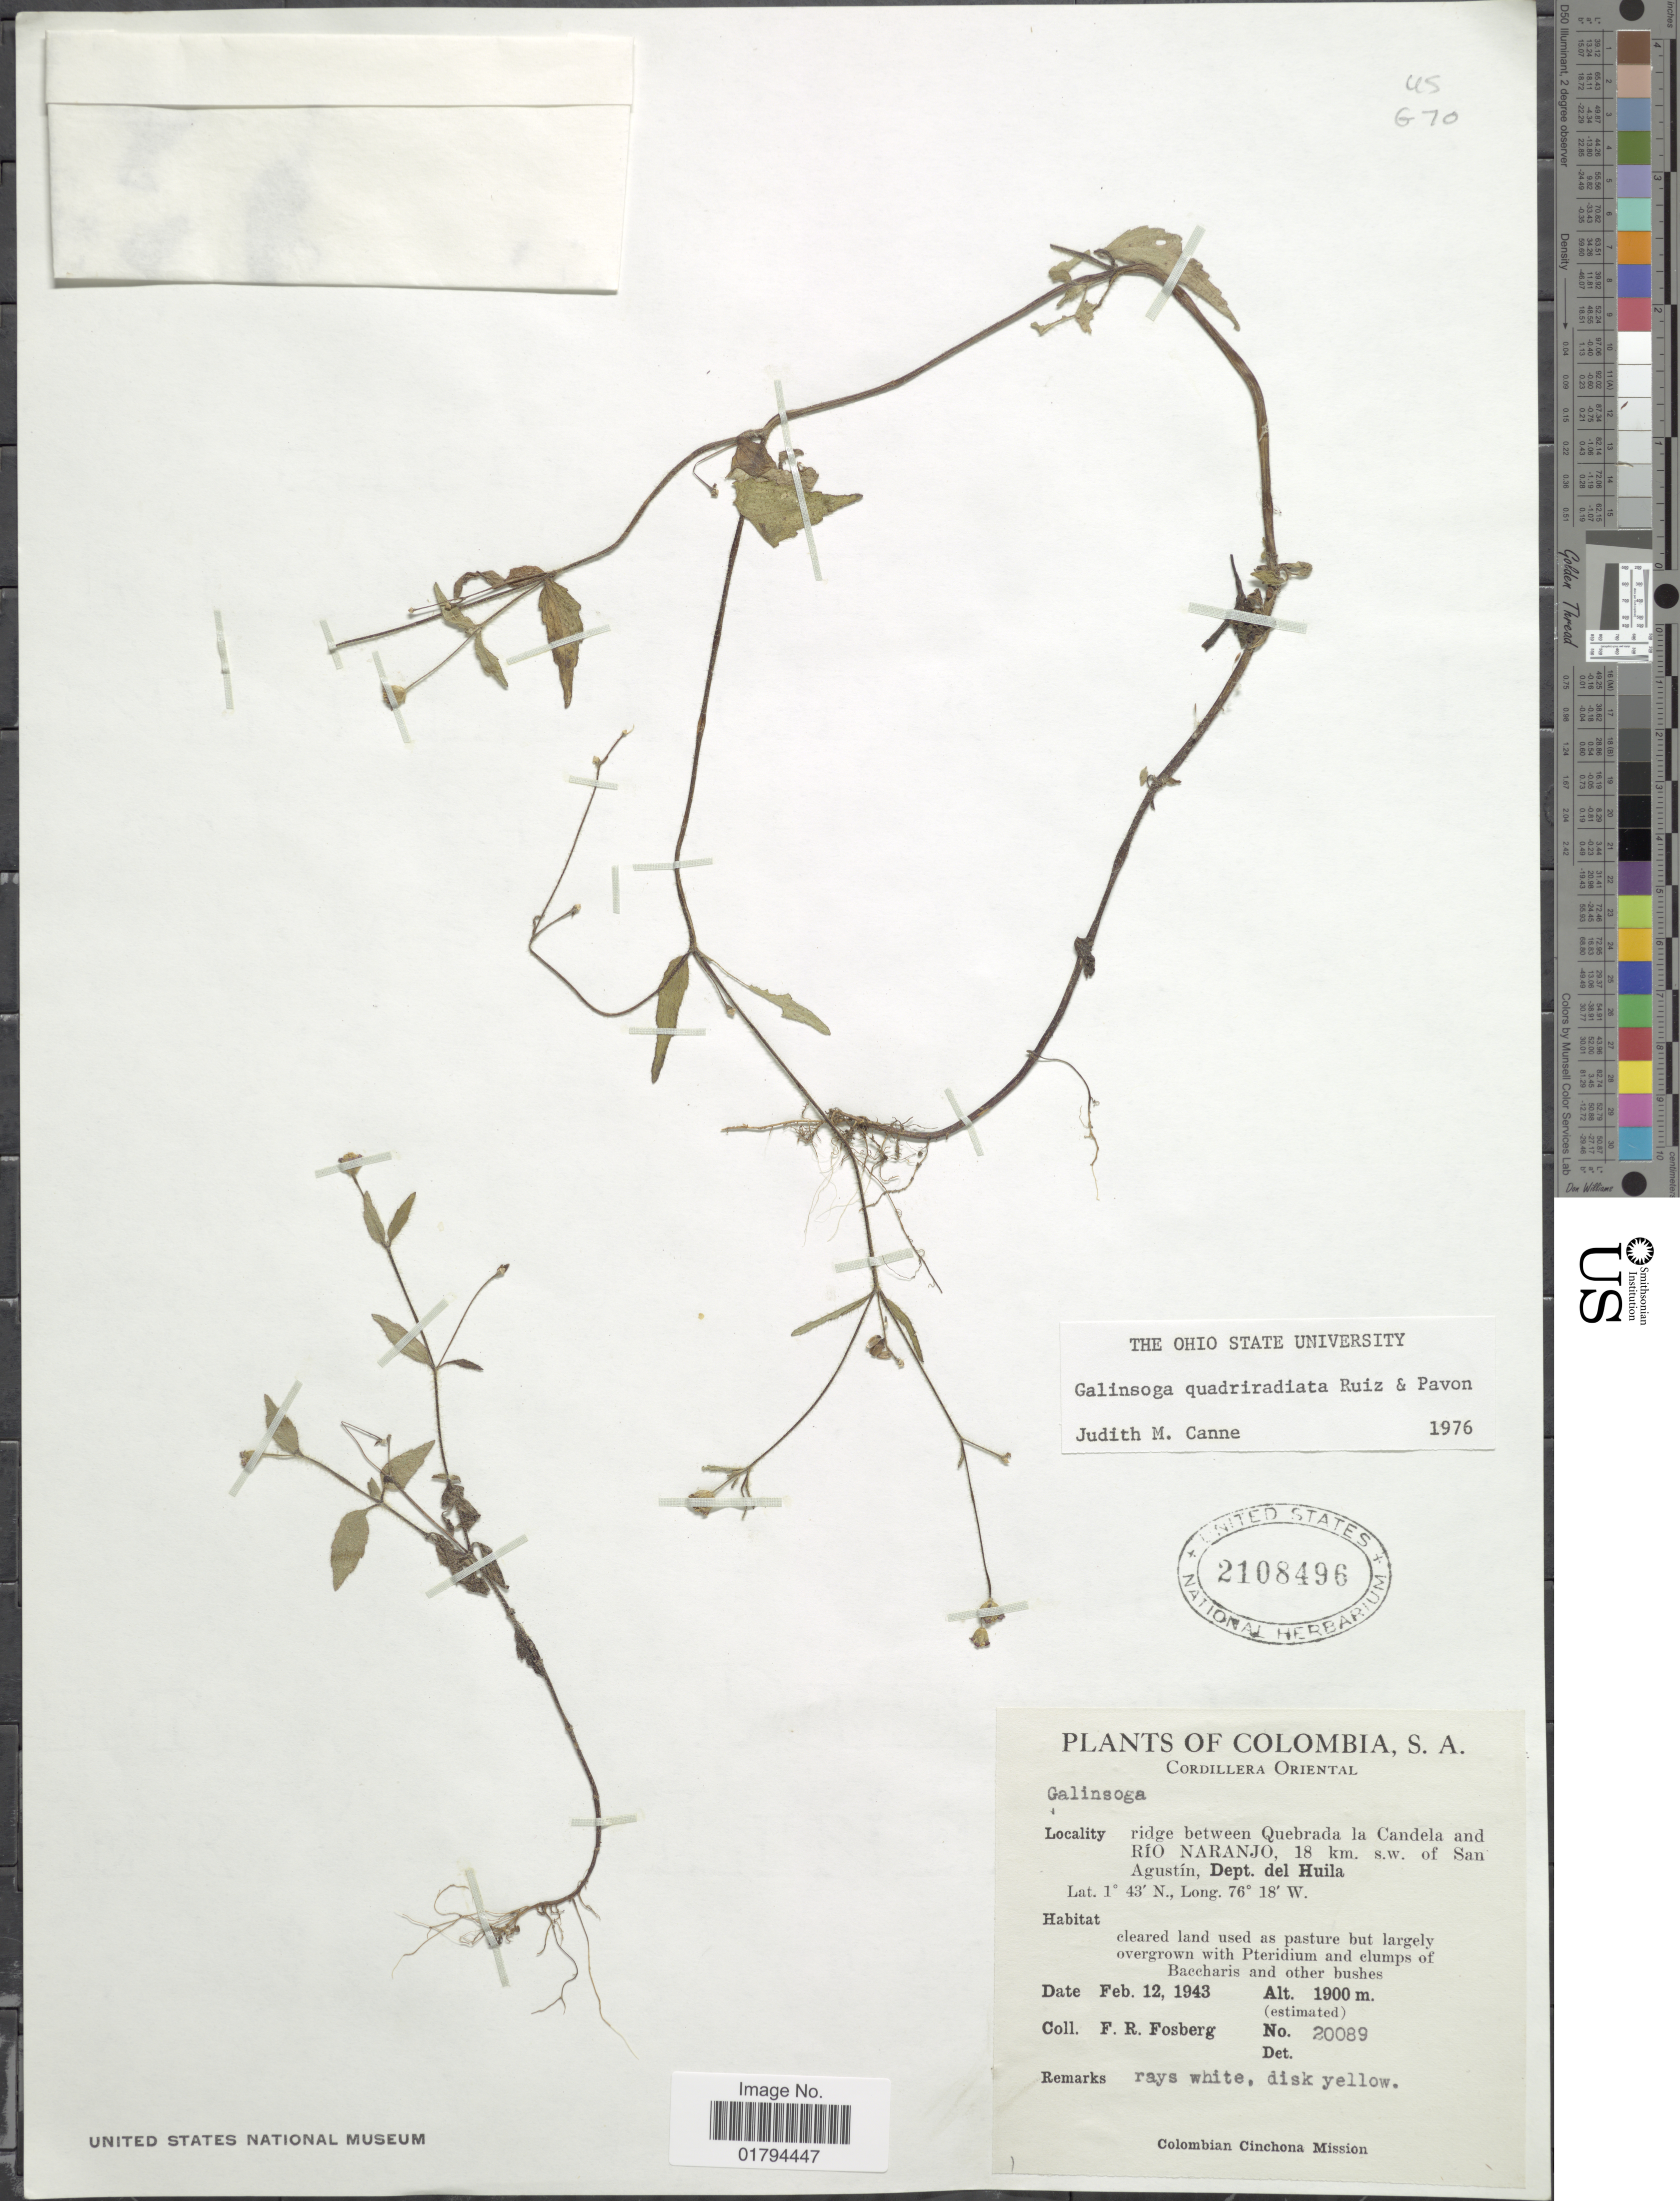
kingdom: Plantae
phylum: Tracheophyta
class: Magnoliopsida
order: Asterales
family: Asteraceae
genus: Galinsoga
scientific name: Galinsoga quadriradiata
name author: Ruiz & Pav.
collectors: F. R. Fosberg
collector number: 20089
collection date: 1943-02-12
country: Colombia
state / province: Huila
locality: Cordillera Oriental, Ridge between Quebrada la Candela and Rio Naranjo, 18 km. s.w. of San Agustin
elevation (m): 1900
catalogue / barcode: US 2108496